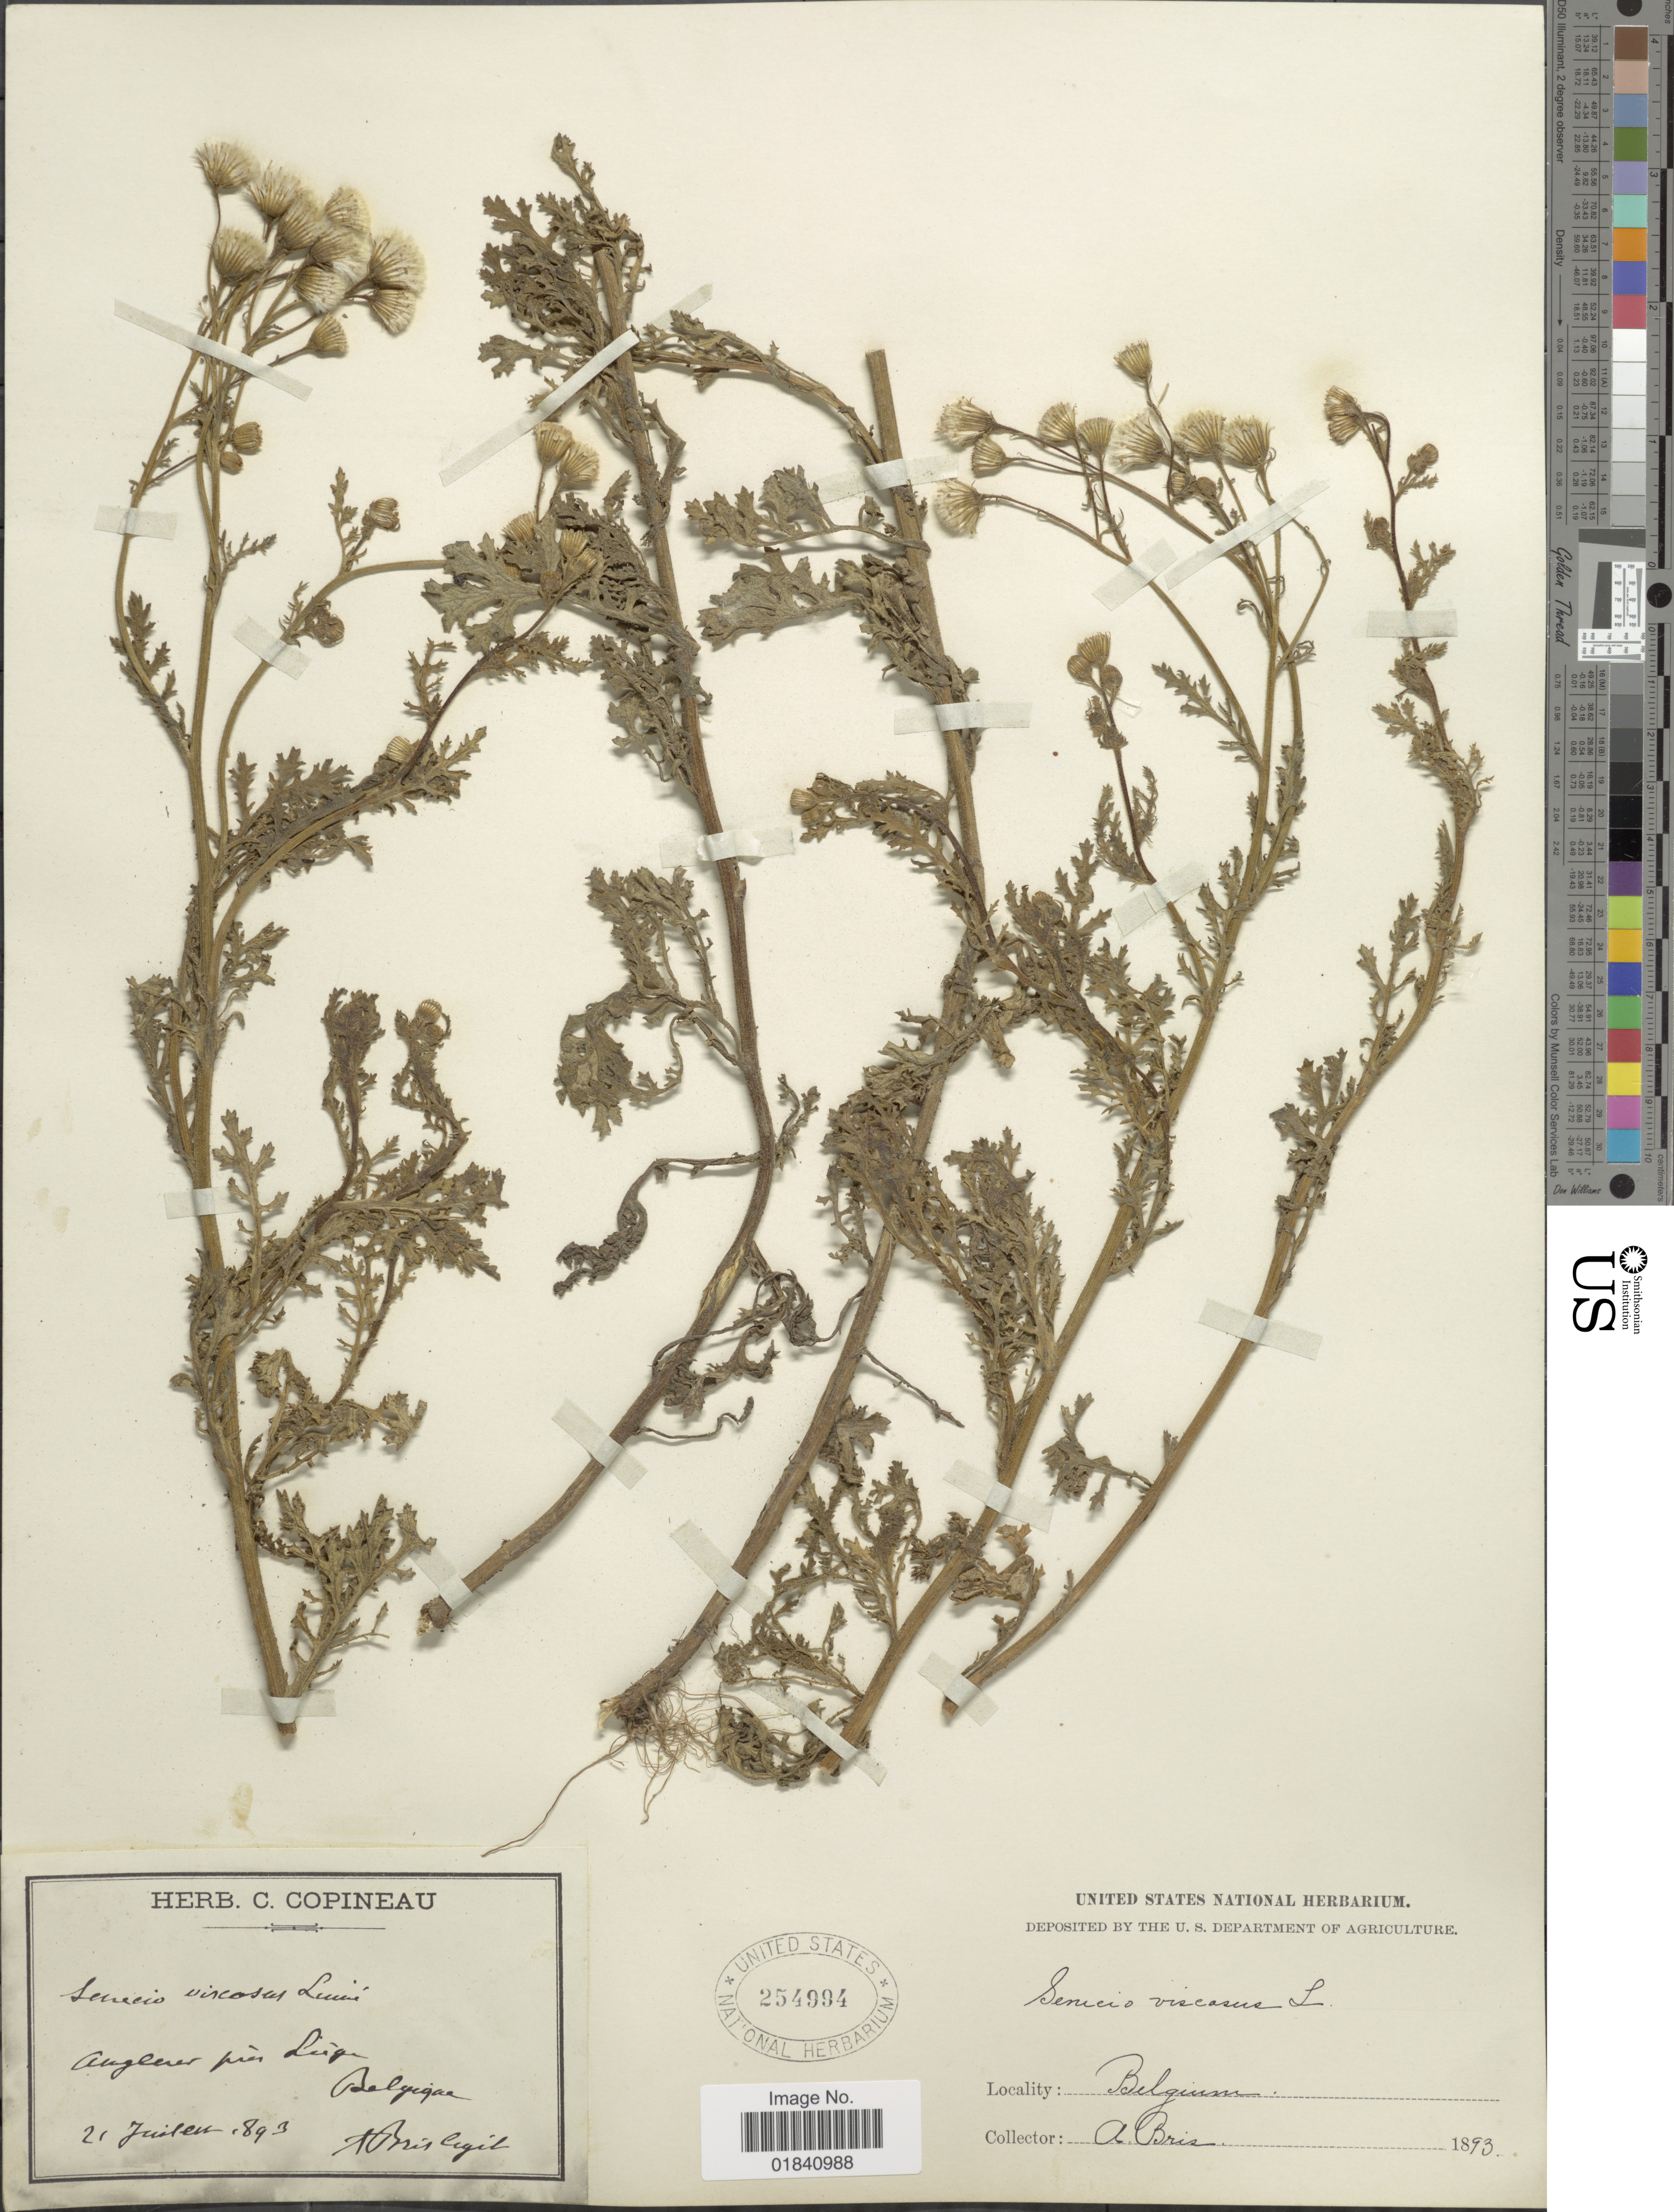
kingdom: Plantae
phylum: Tracheophyta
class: Magnoliopsida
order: Asterales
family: Asteraceae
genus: Senecio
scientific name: Senecio viscosus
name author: L.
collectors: Bris, A.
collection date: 1893-07-21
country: Belgium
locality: Angleur pres Liege [interpreted]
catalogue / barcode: US 254994